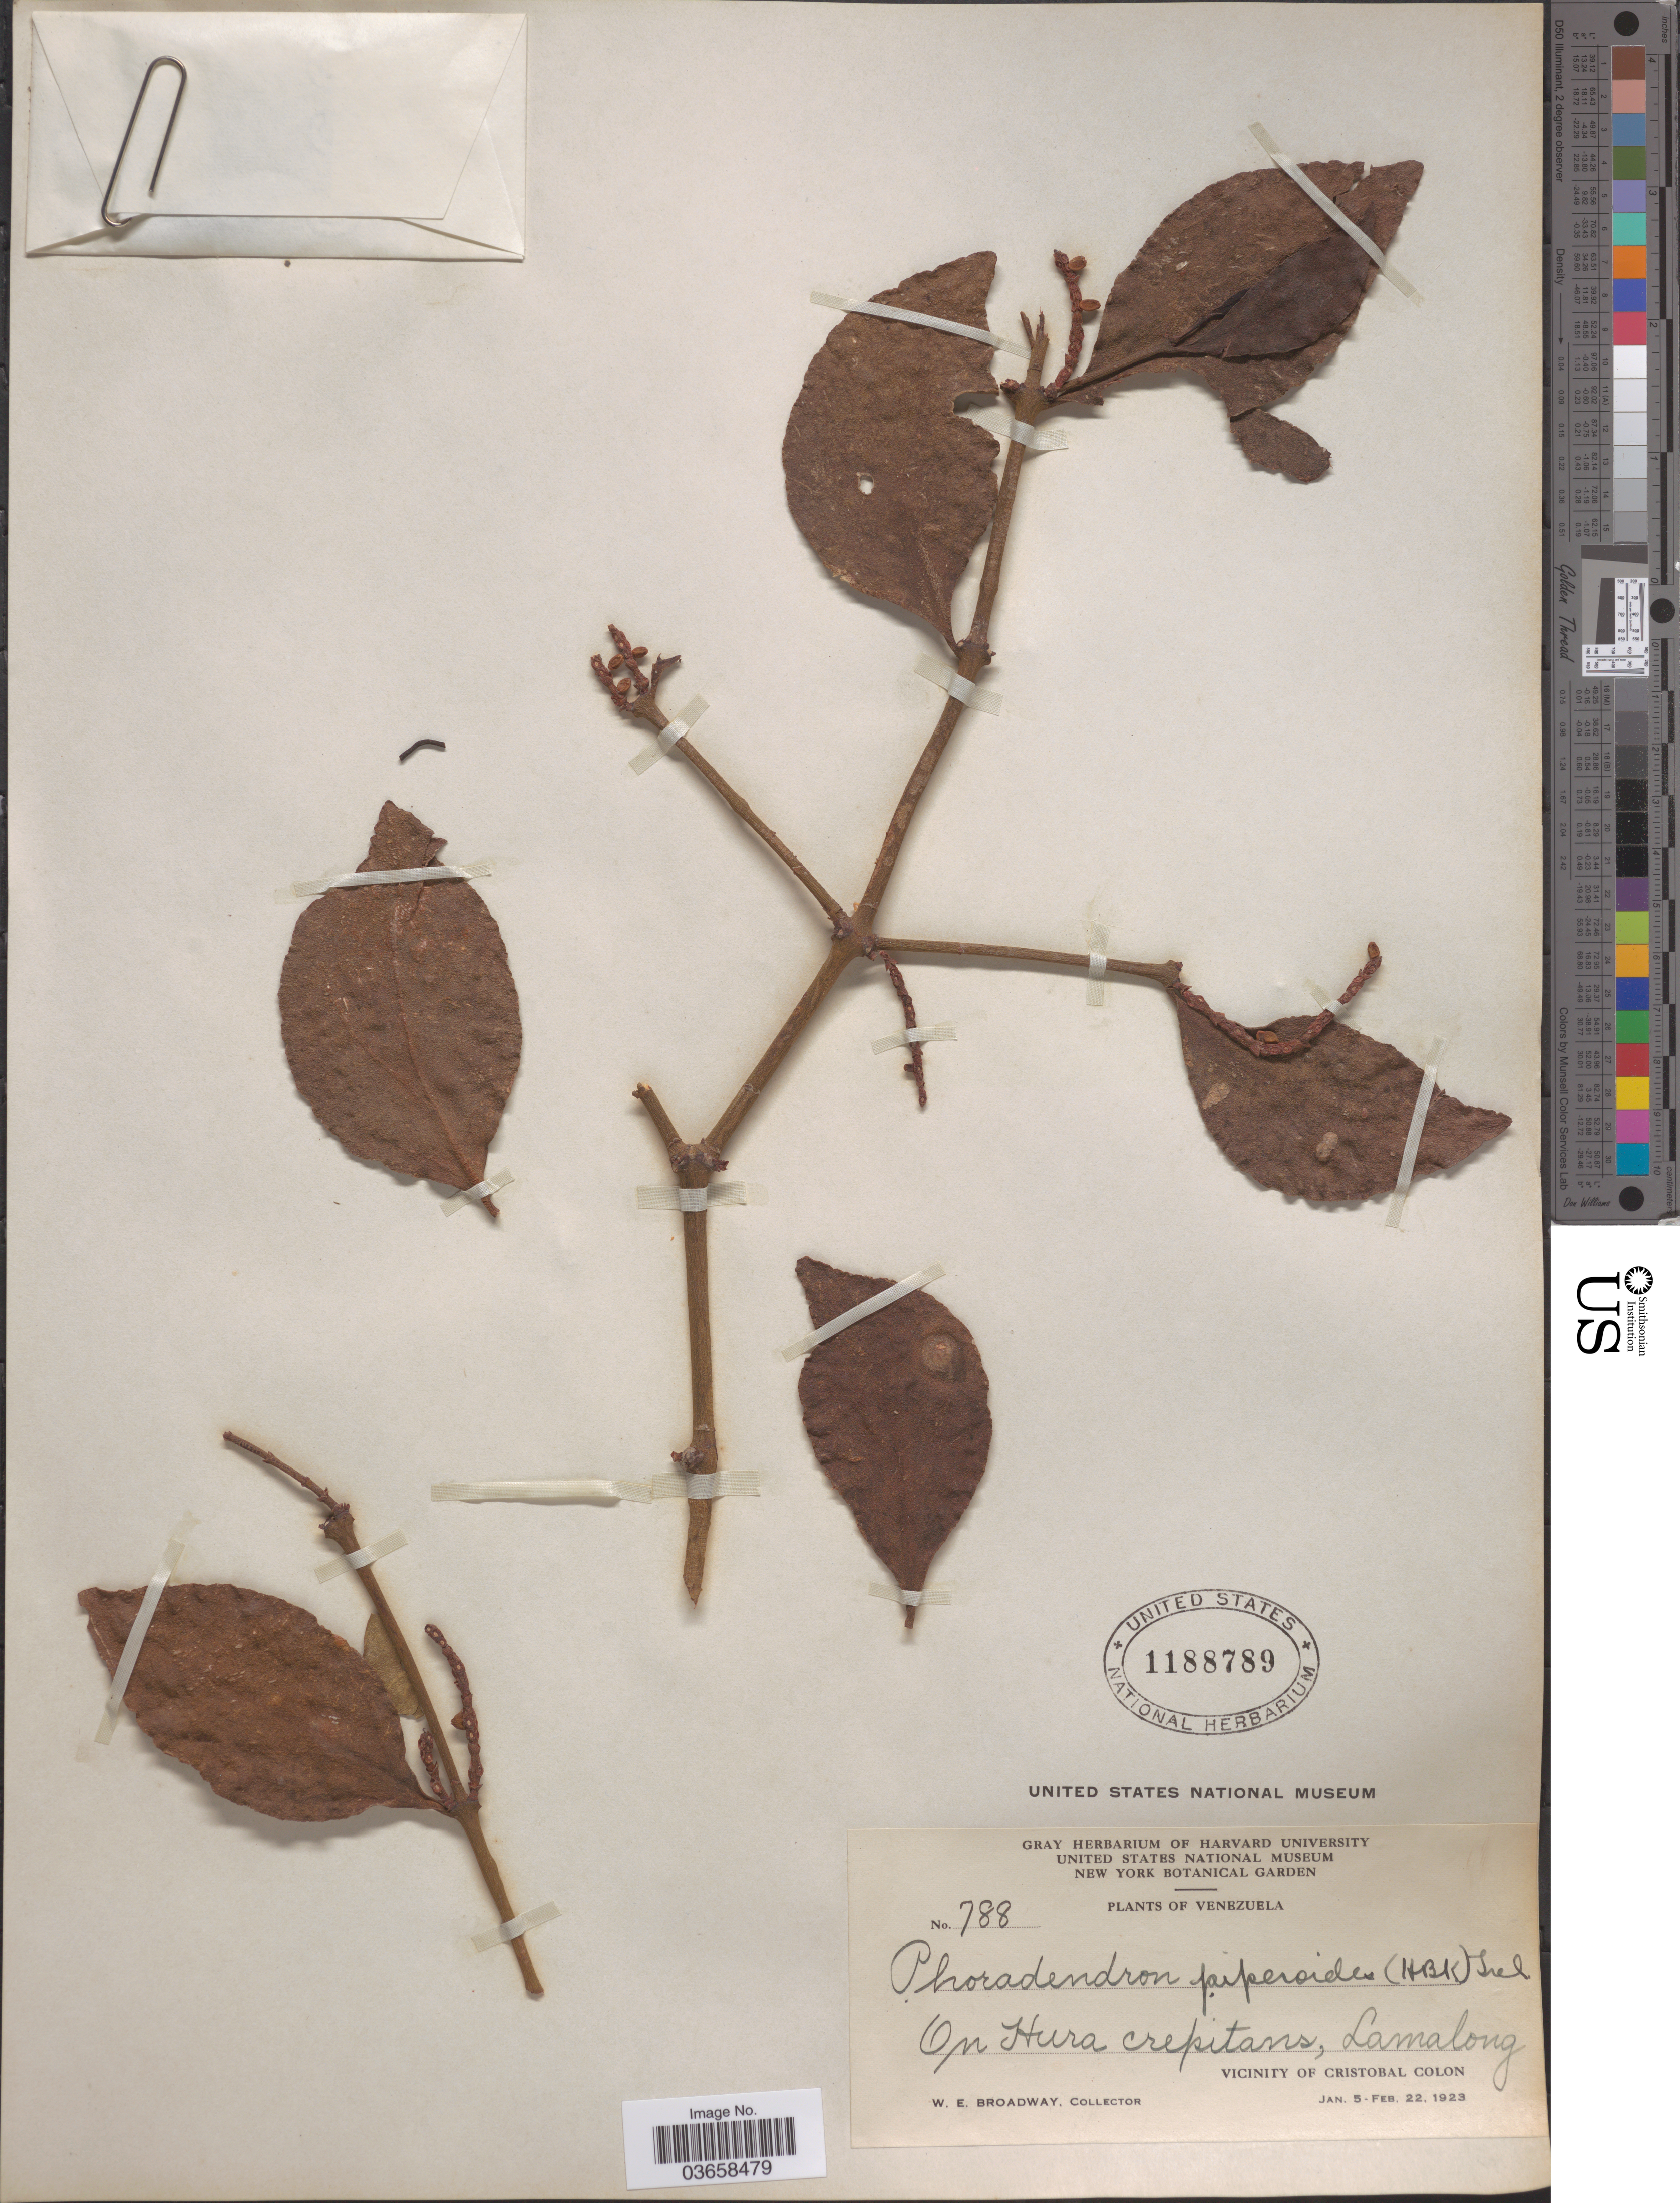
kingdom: Plantae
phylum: Tracheophyta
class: Magnoliopsida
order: Santalales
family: Viscaceae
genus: Phoradendron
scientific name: Phoradendron piperoides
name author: (Kunth) Trel.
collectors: W. E. Broadway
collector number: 788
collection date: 1923-01-05/1923-02-22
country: Venezuela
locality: On Hura crepitans, Lamalong, Vicinity of Cristobal Colon.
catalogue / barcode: US 1188789